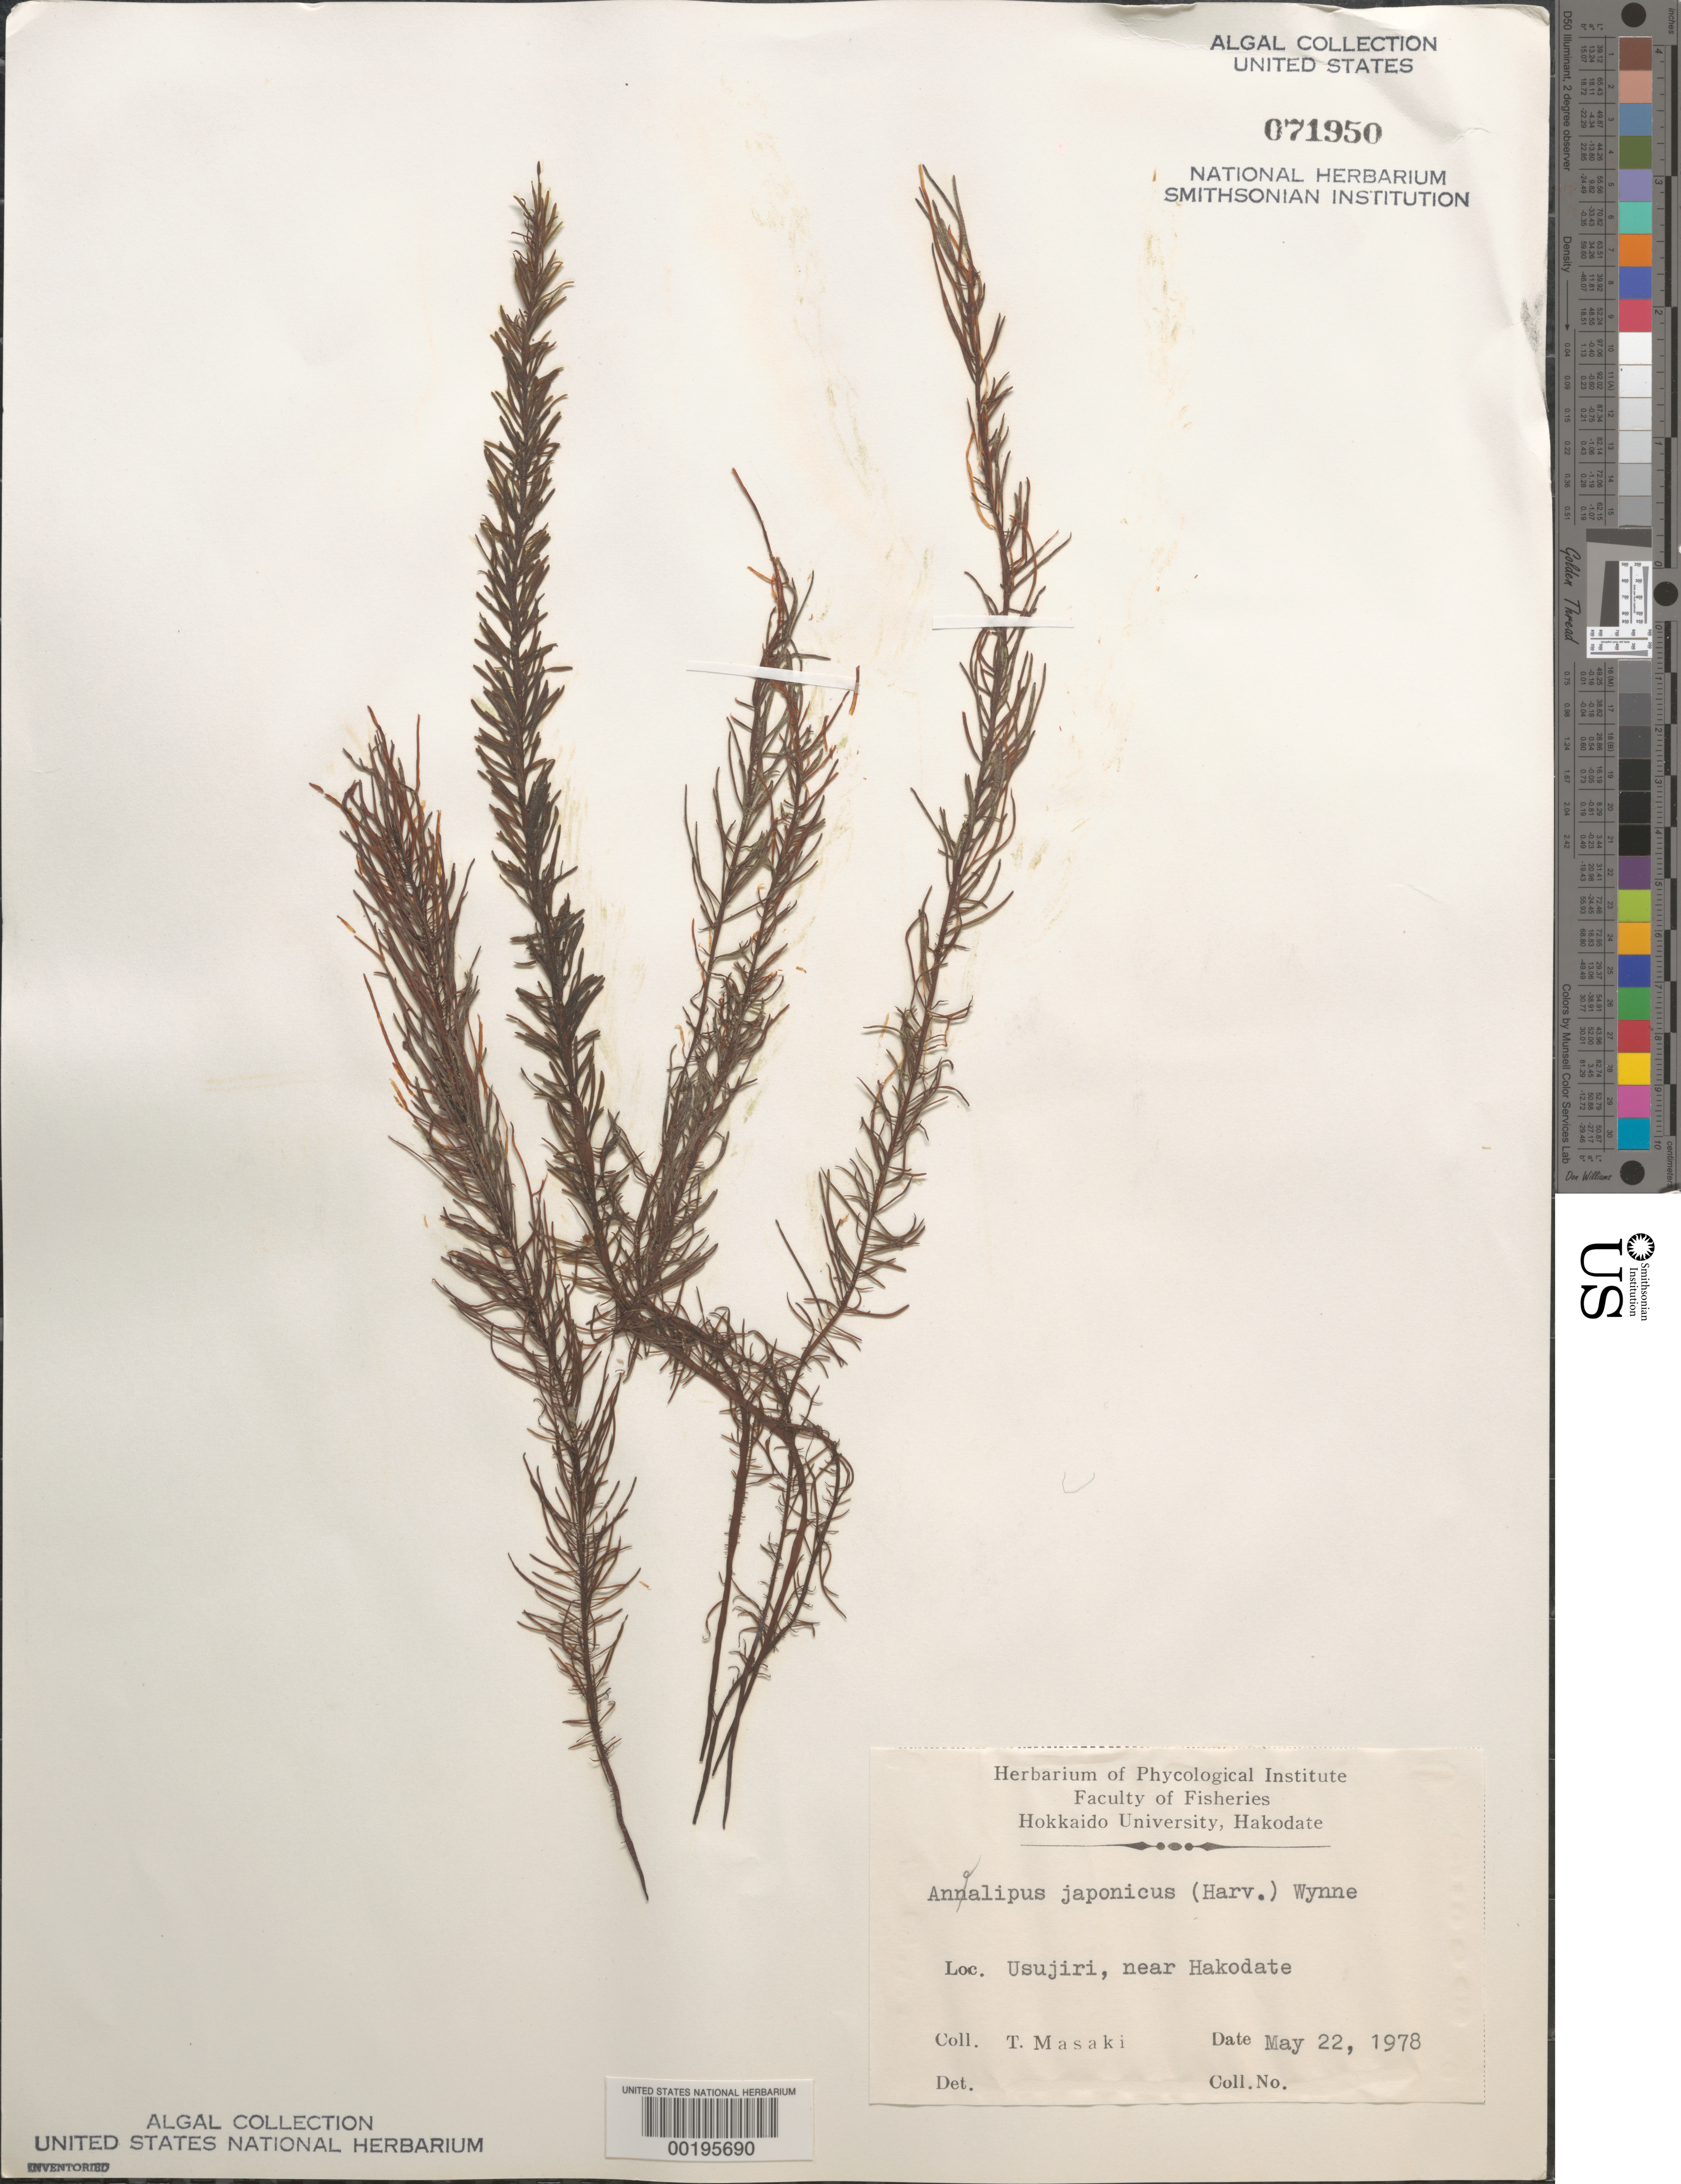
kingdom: Chromista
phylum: Ochrophyta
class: Phaeophyceae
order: Ectocarpales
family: Chordariaceae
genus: Analipus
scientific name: Analipus japonicus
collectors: T. Masaki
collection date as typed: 22 May 1978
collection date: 1978-05-22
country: Japan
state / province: Hokkaido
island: Hokkaido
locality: Usujiri, near Hakodate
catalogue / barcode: US 71950